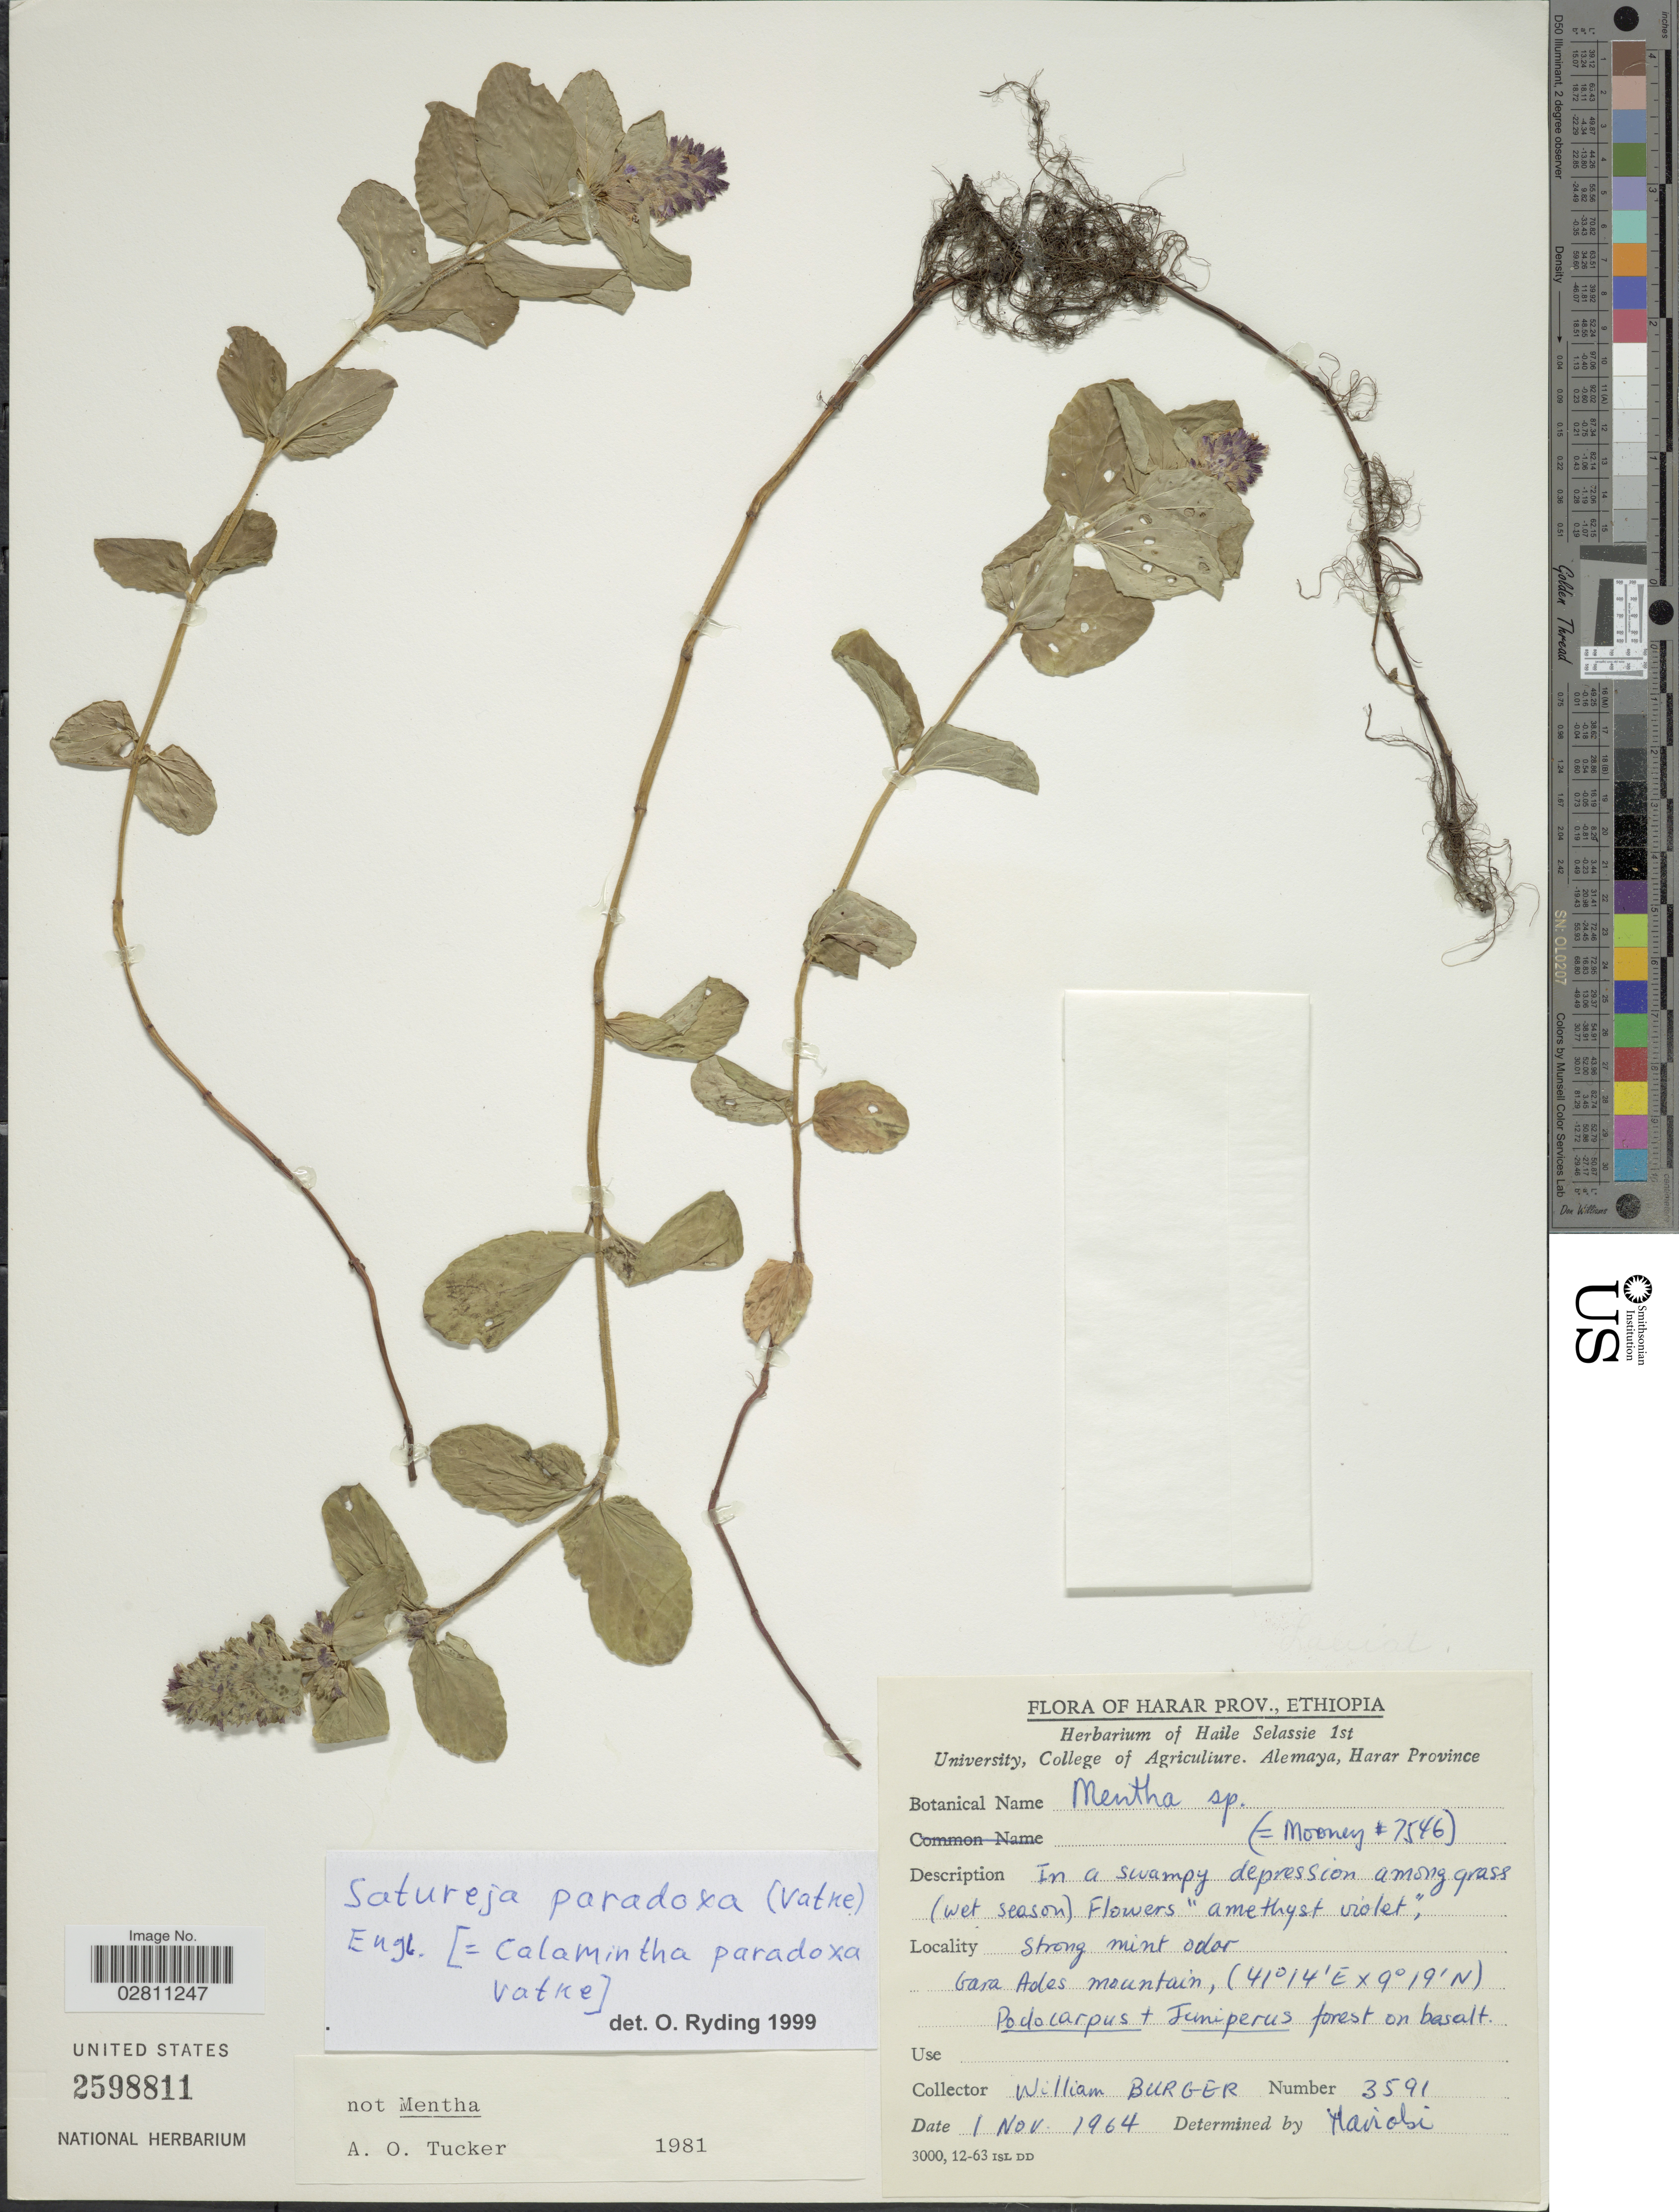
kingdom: Plantae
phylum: Tracheophyta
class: Magnoliopsida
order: Lamiales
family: Lamiaceae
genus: Clinopodium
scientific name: Clinopodium paradoxum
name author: (Vatke) Ryding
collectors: W. Burger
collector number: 3591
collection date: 1964-11-01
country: Ethiopia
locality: Harar Prov., Gara Ades mountain.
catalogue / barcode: US 2598811